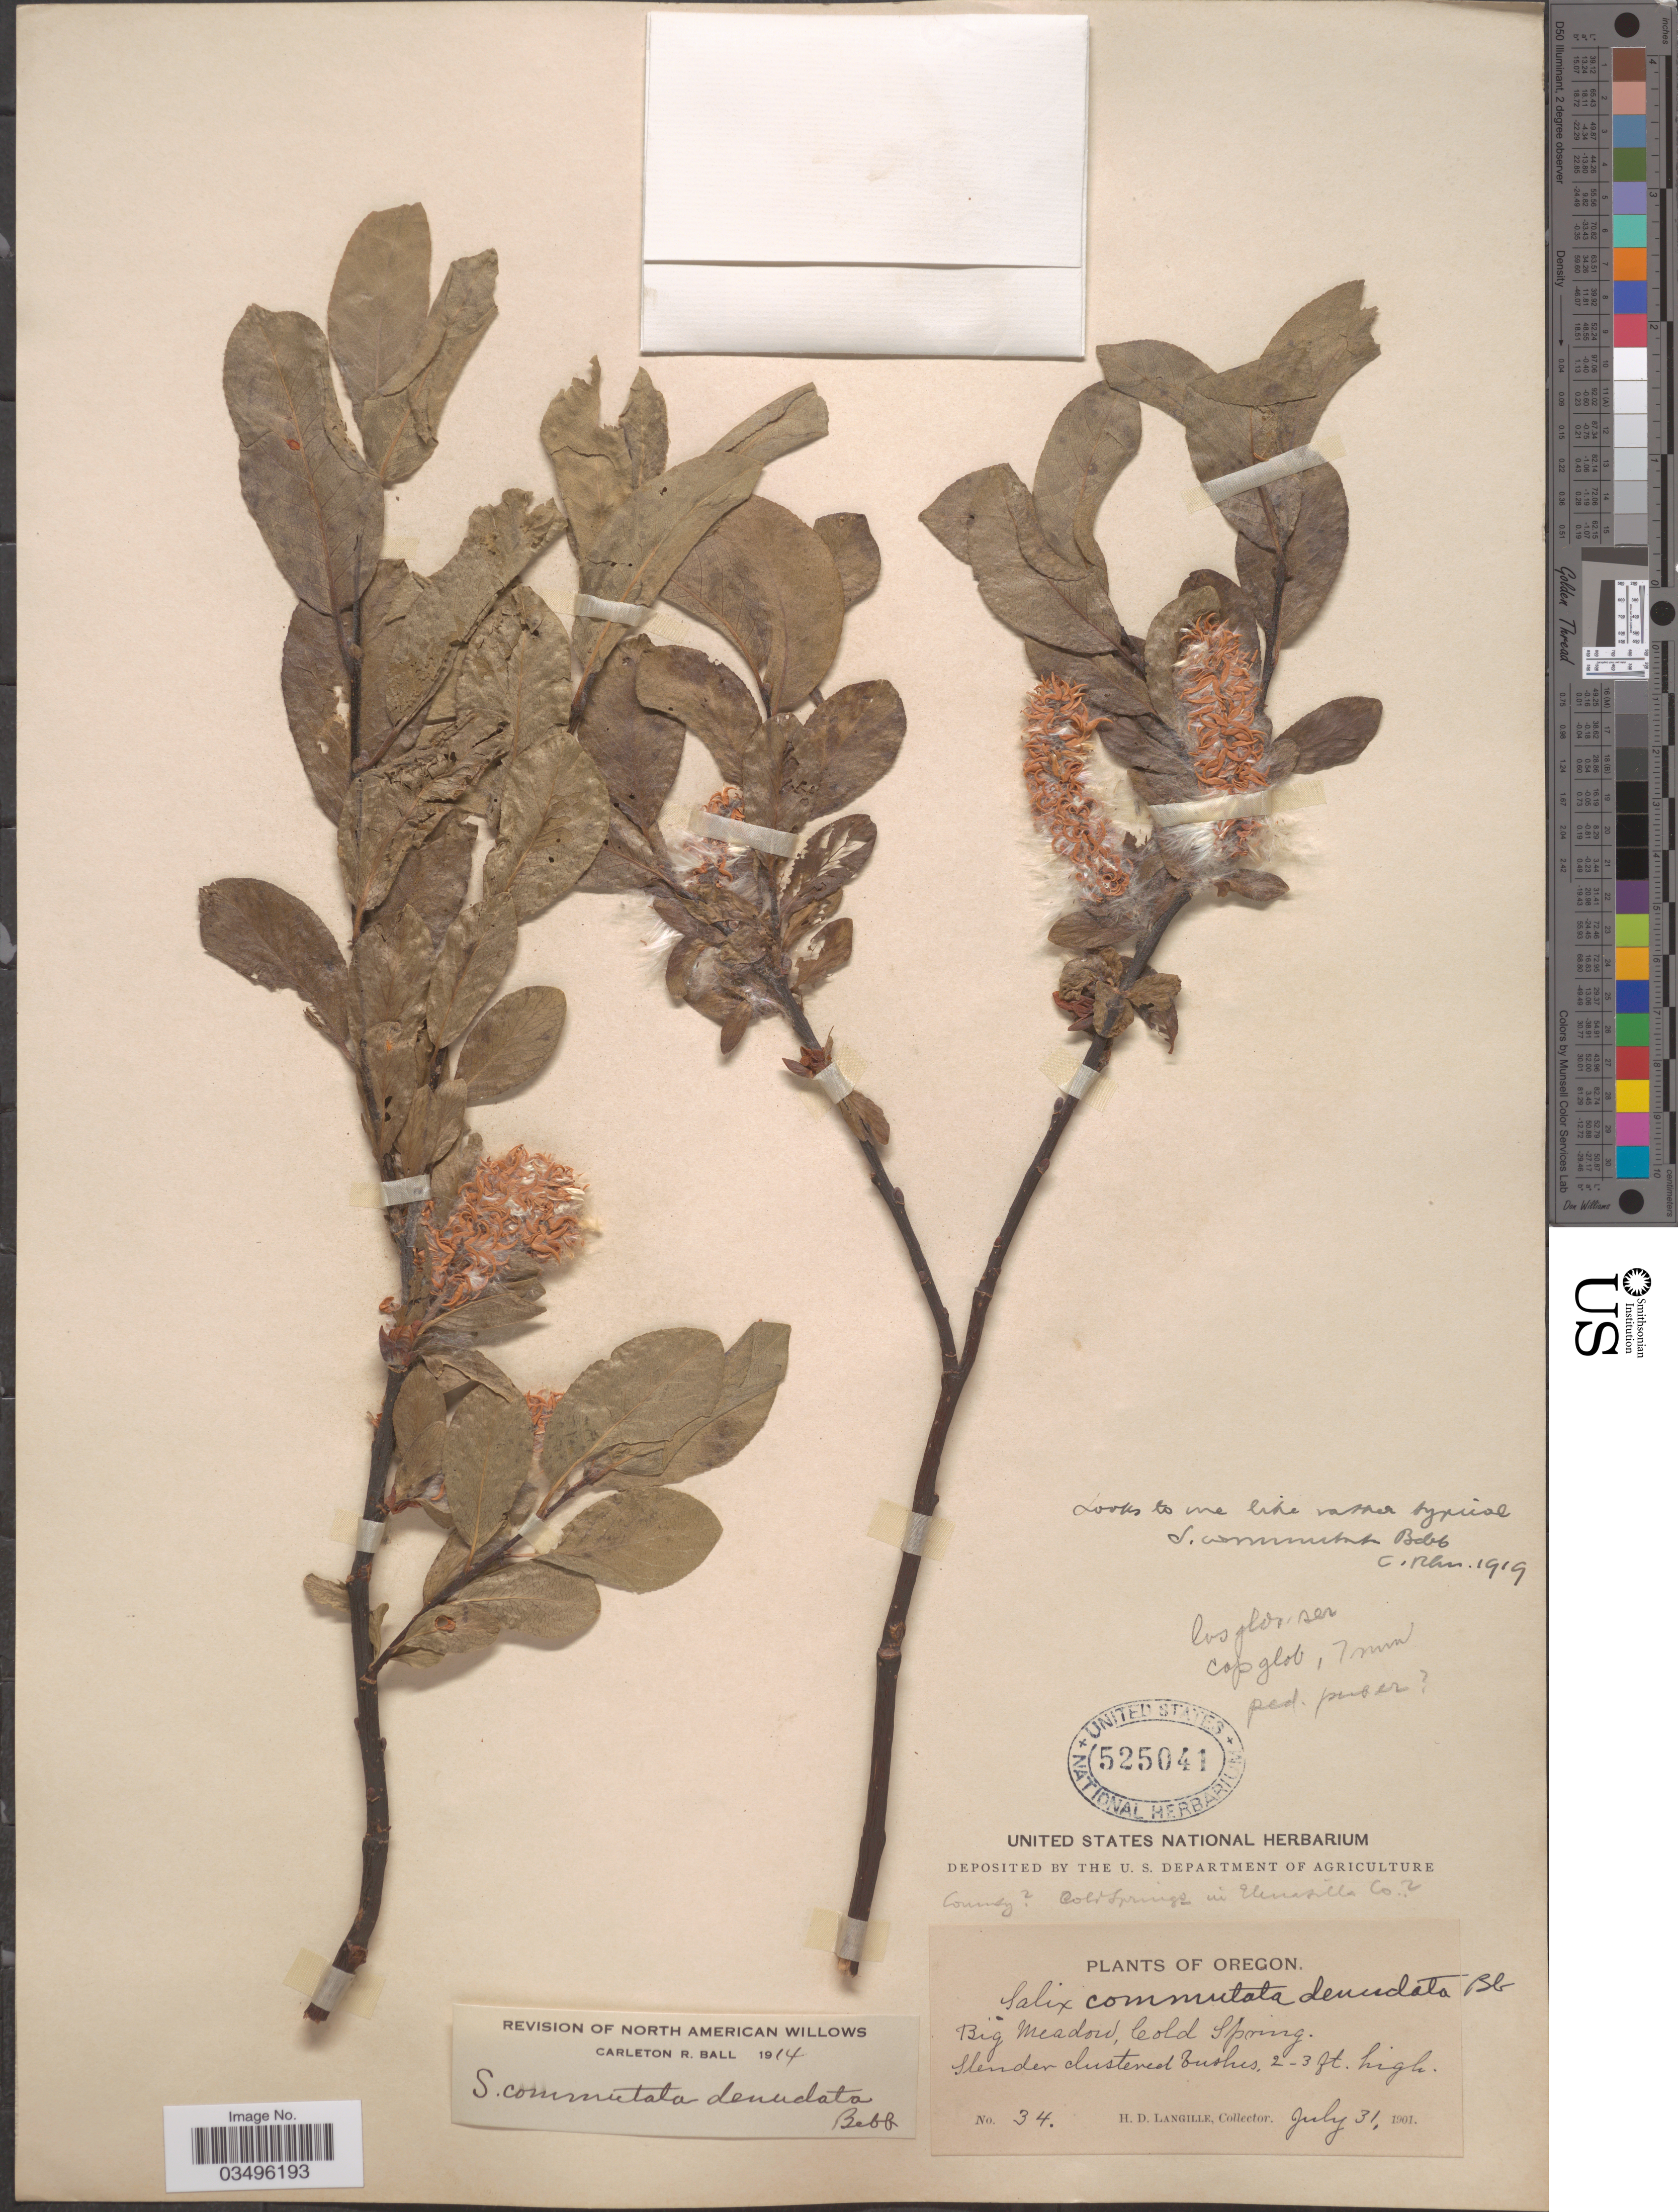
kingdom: Plantae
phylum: Tracheophyta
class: Magnoliopsida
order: Malpighiales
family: Salicaceae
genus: Salix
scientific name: Salix commutata var. denudata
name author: Bebb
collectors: H. Langille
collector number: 34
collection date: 1901-07-31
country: United States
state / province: Oregon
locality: Big Meadow, Cold Spring.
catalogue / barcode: US 525041